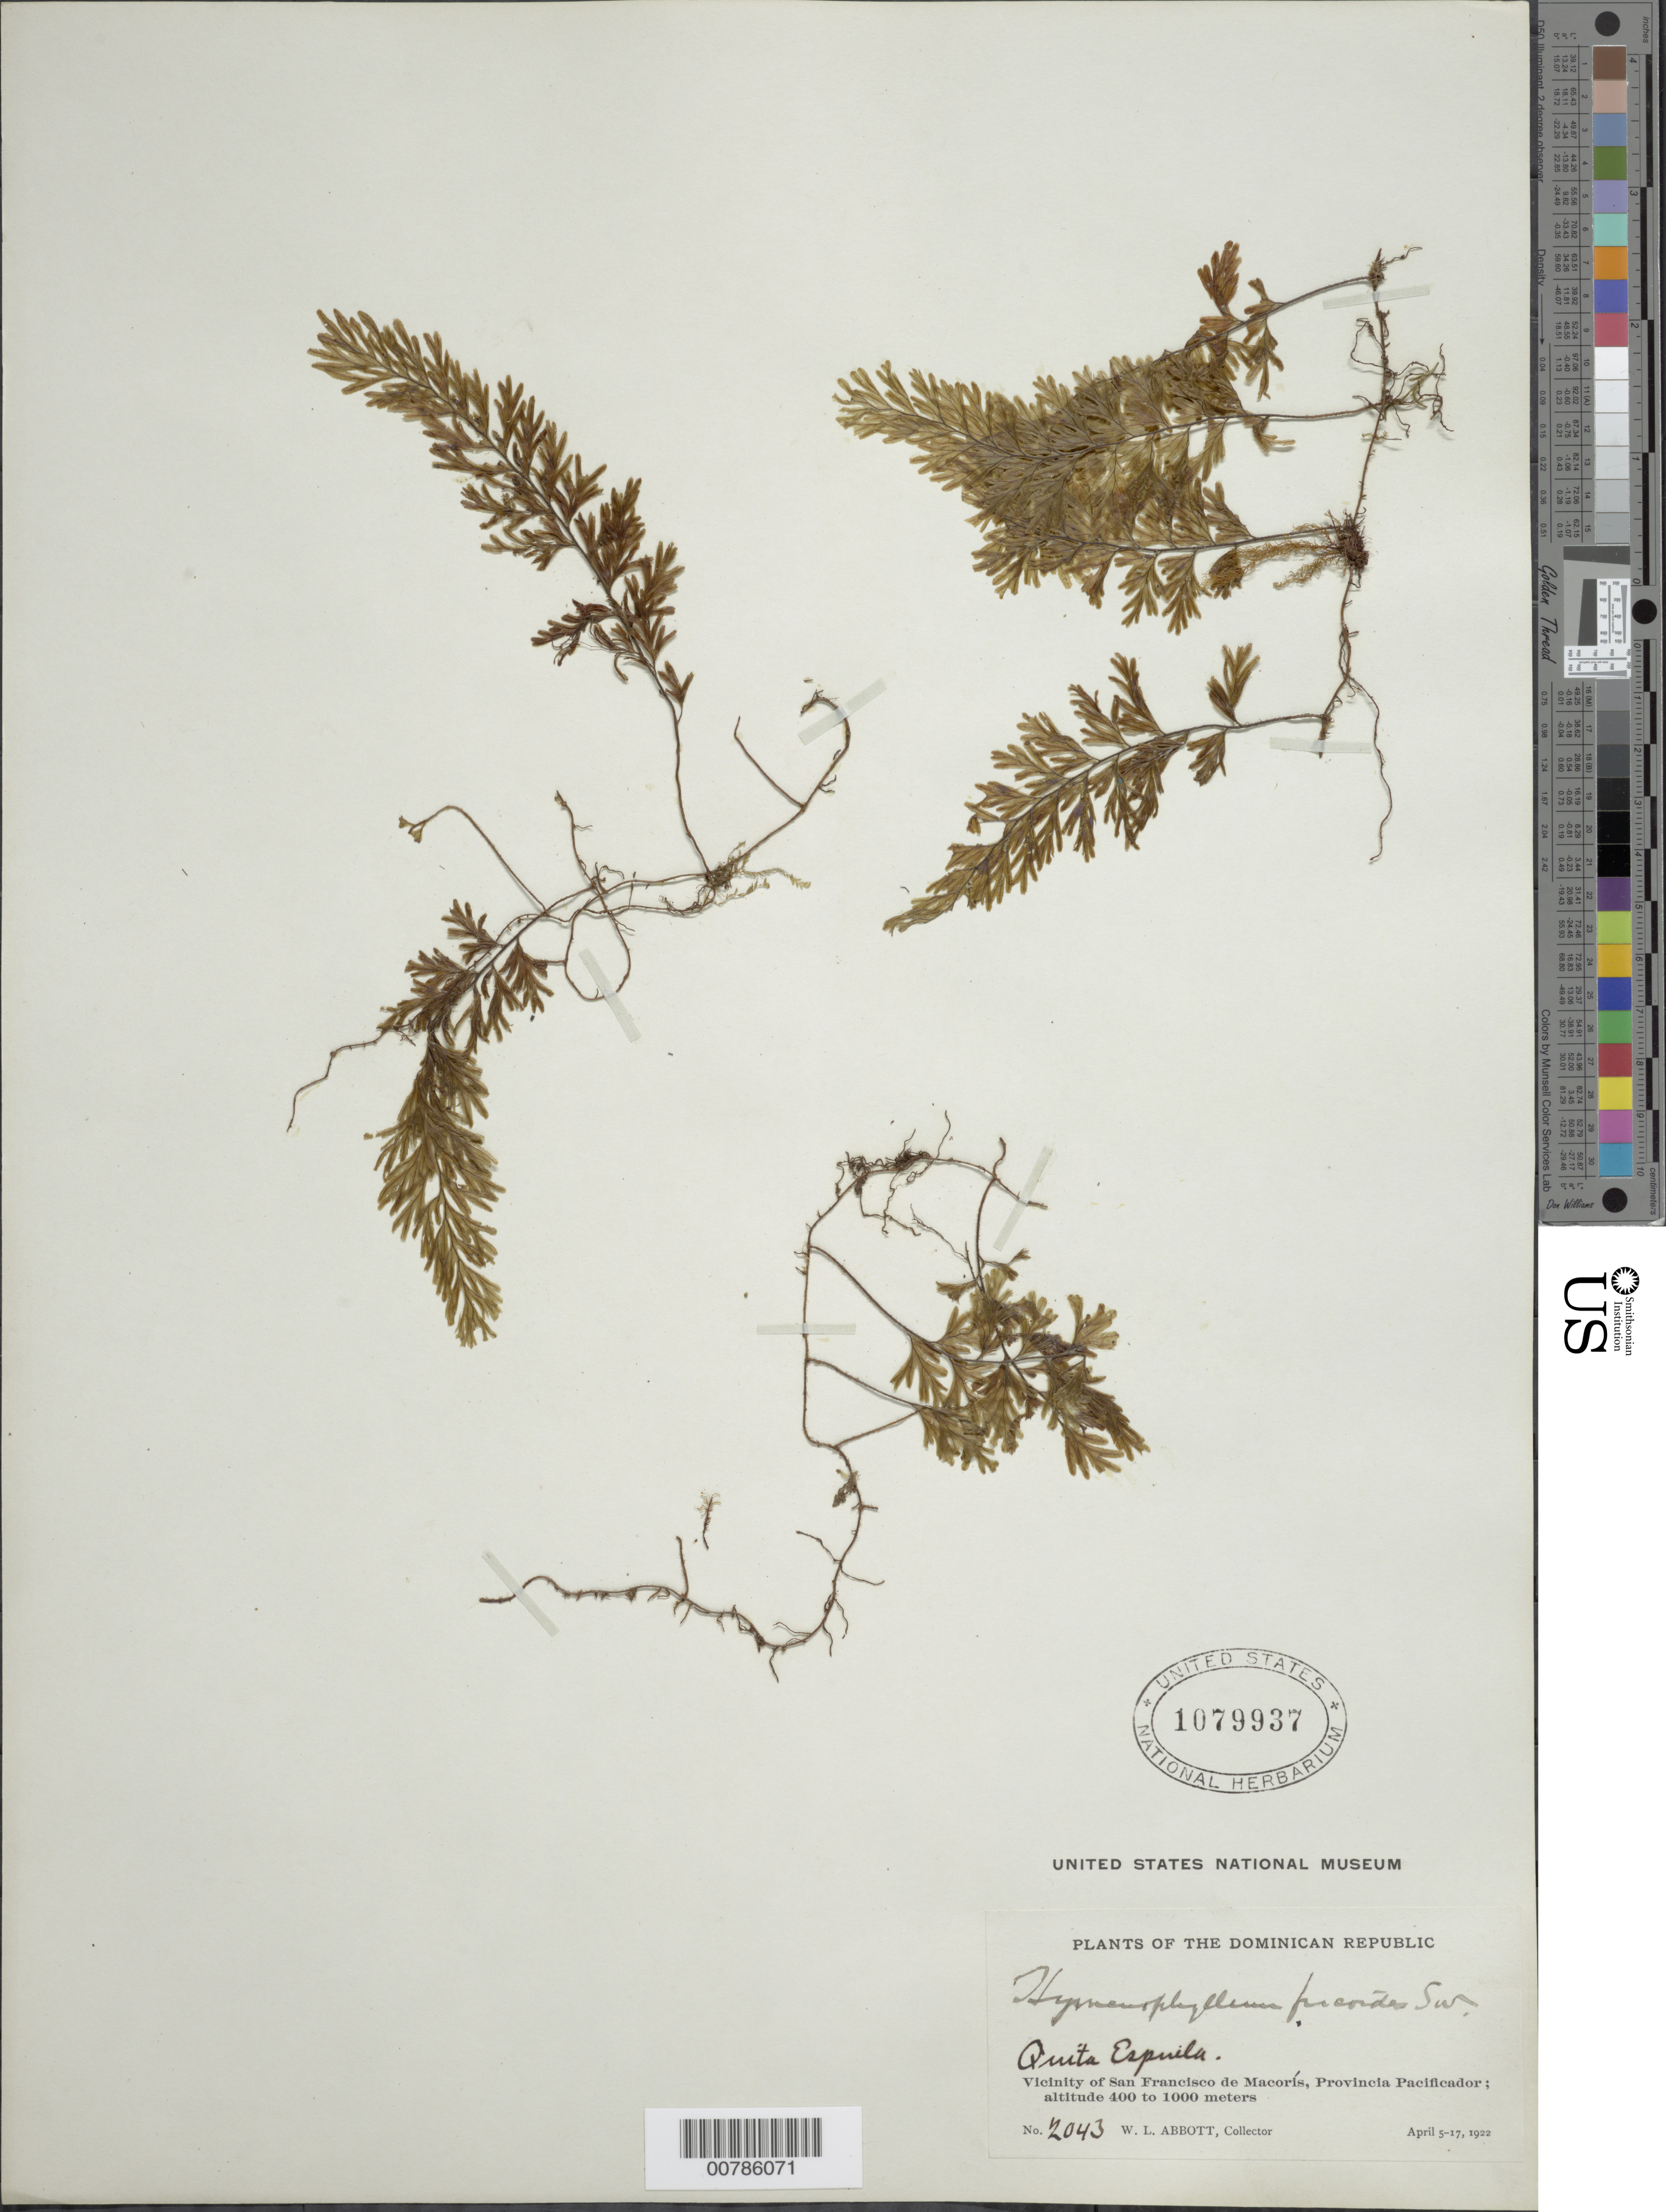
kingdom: Plantae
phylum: Tracheophyta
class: Polypodiopsida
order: Hymenophyllales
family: Hymenophyllaceae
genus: Hymenophyllum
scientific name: Hymenophyllum fucoides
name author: (Sw.) Sw.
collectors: W. L. Abbott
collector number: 2043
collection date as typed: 05 Apr 1922 to 17 Apr 1922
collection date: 1922-04-05/1922-04-17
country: Dominican Republic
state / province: Pedernales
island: Hispaniola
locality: Prov. Pacificador; San Francisco de Macorís vicinity; Quita Espuela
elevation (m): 400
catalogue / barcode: US 1079937